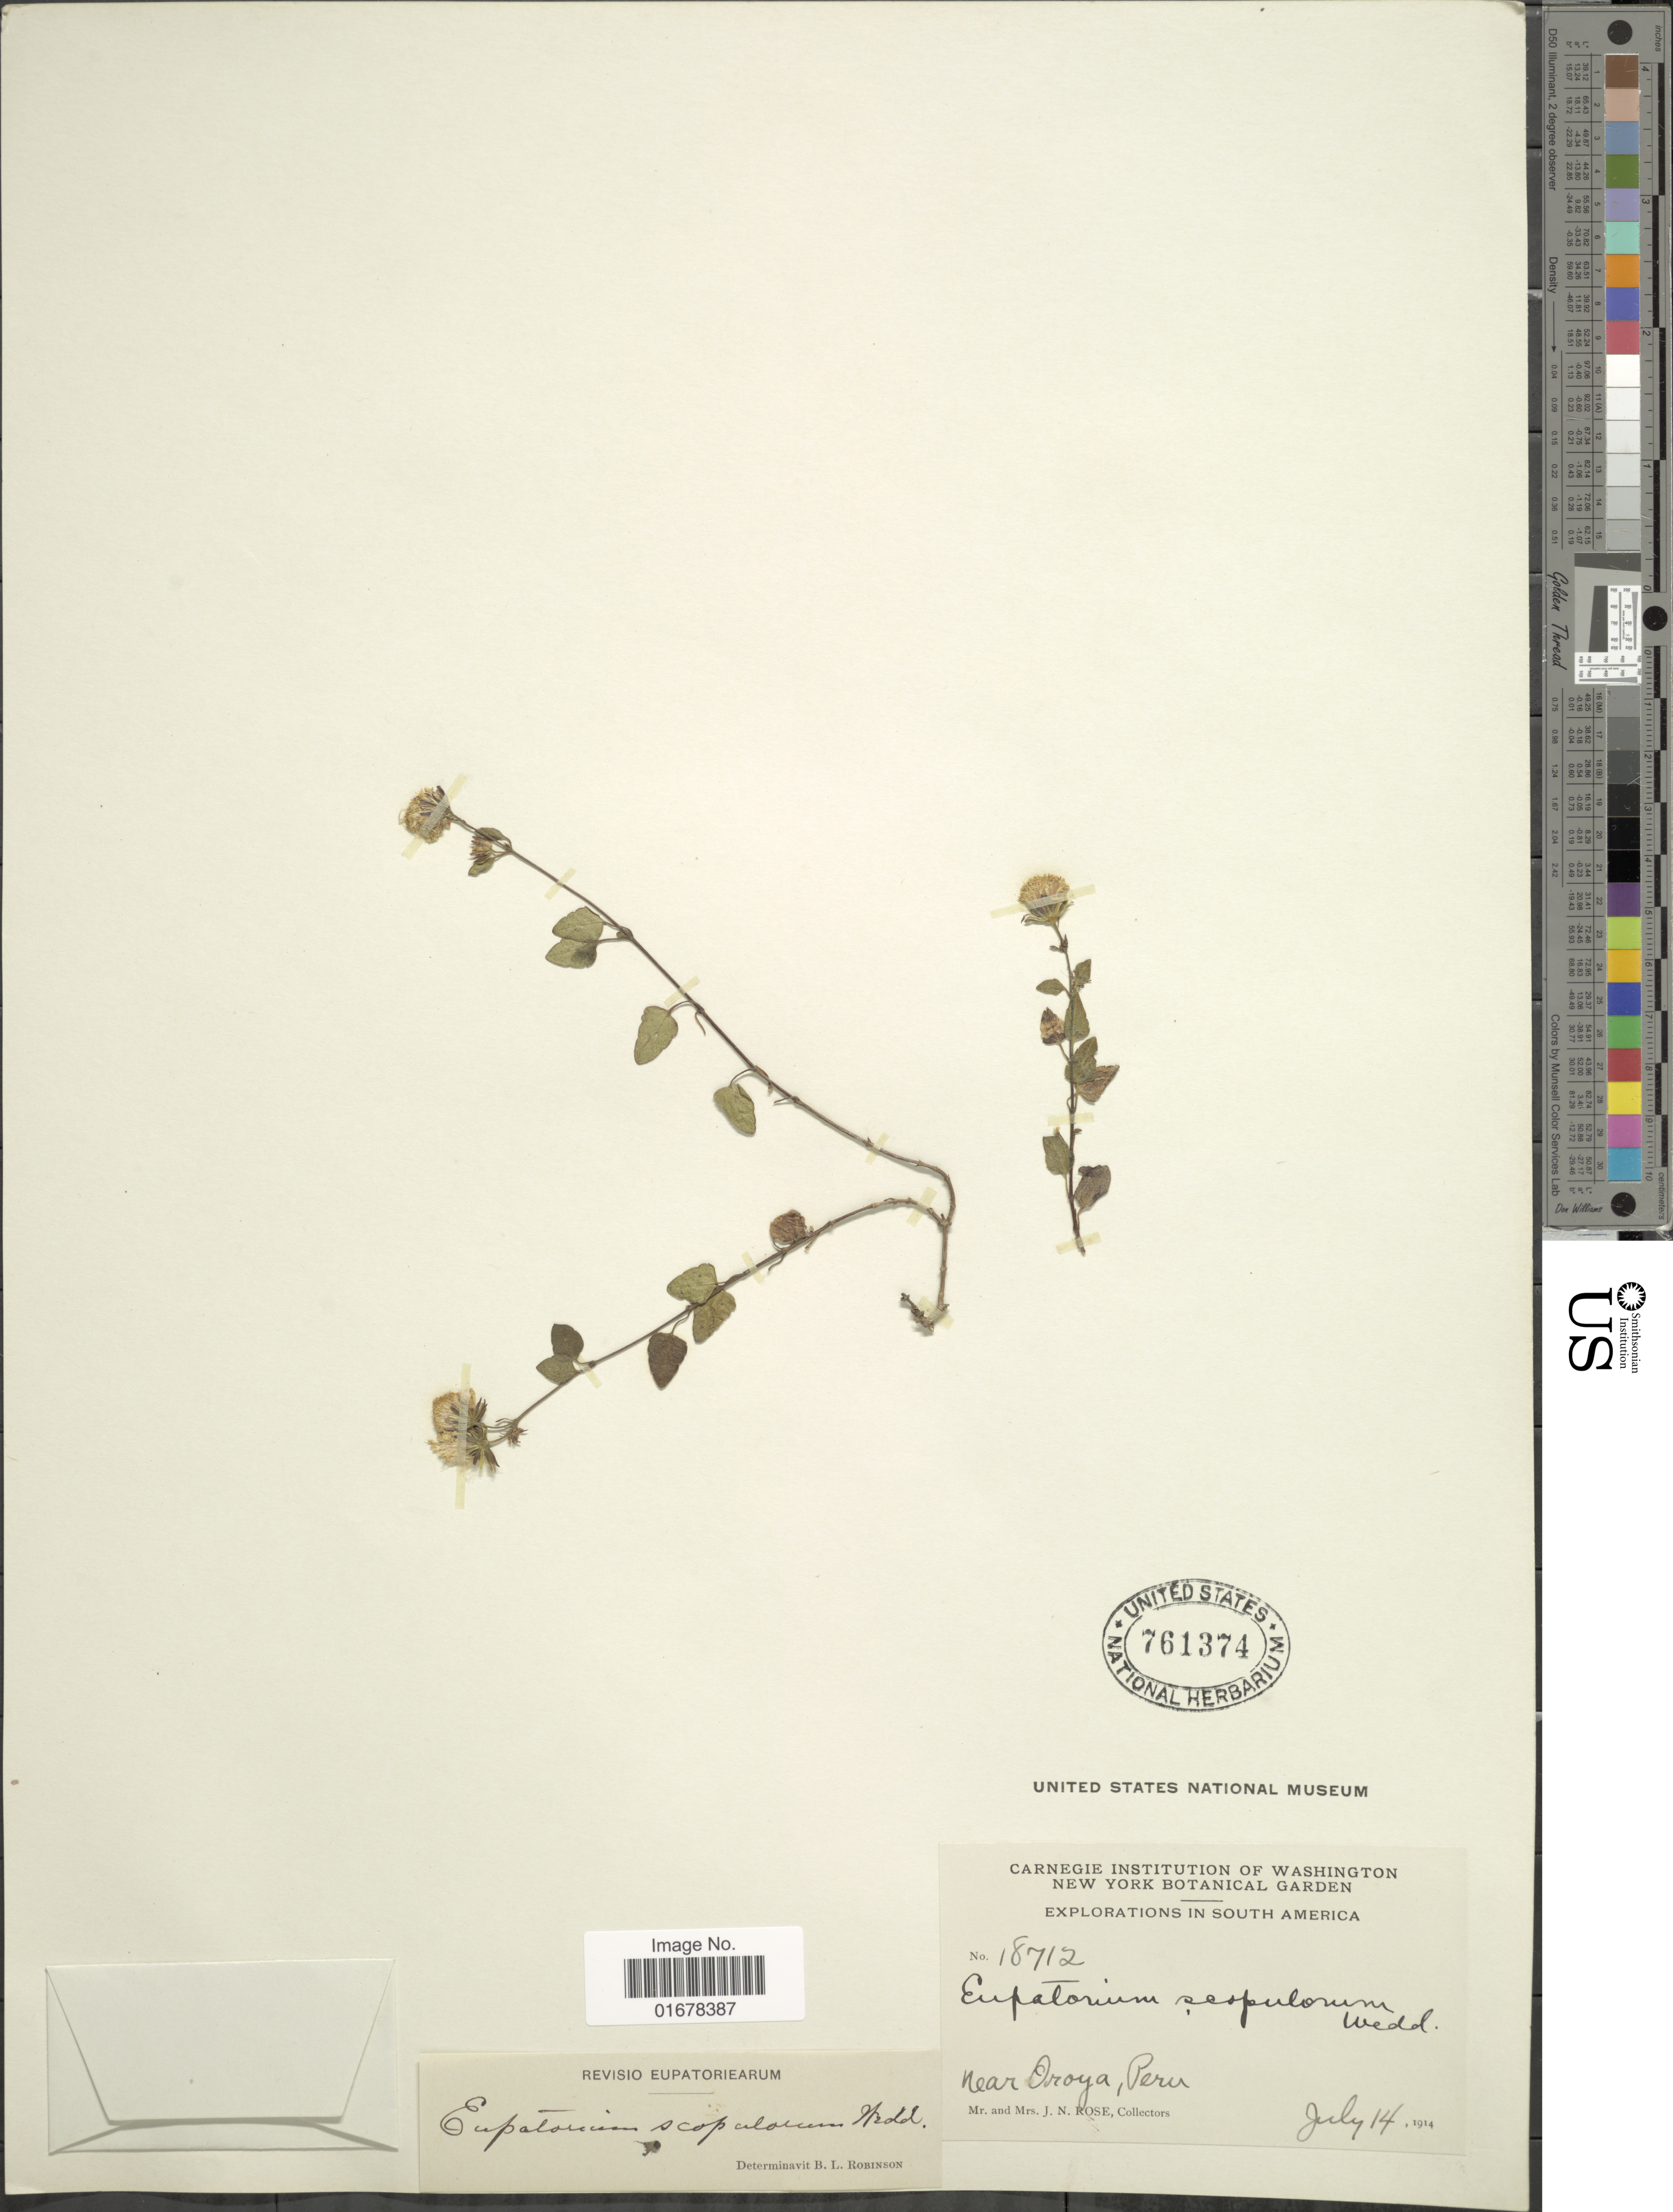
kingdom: Plantae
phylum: Tracheophyta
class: Magnoliopsida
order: Asterales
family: Asteraceae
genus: Ageratina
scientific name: Ageratina scopulorum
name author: (Wedd.) R.M. King & H. Rob.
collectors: J. N. Rose & L. B. Rose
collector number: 18712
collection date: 1914-07-14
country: Peru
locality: Near Oroya, Peru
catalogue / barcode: US 761374